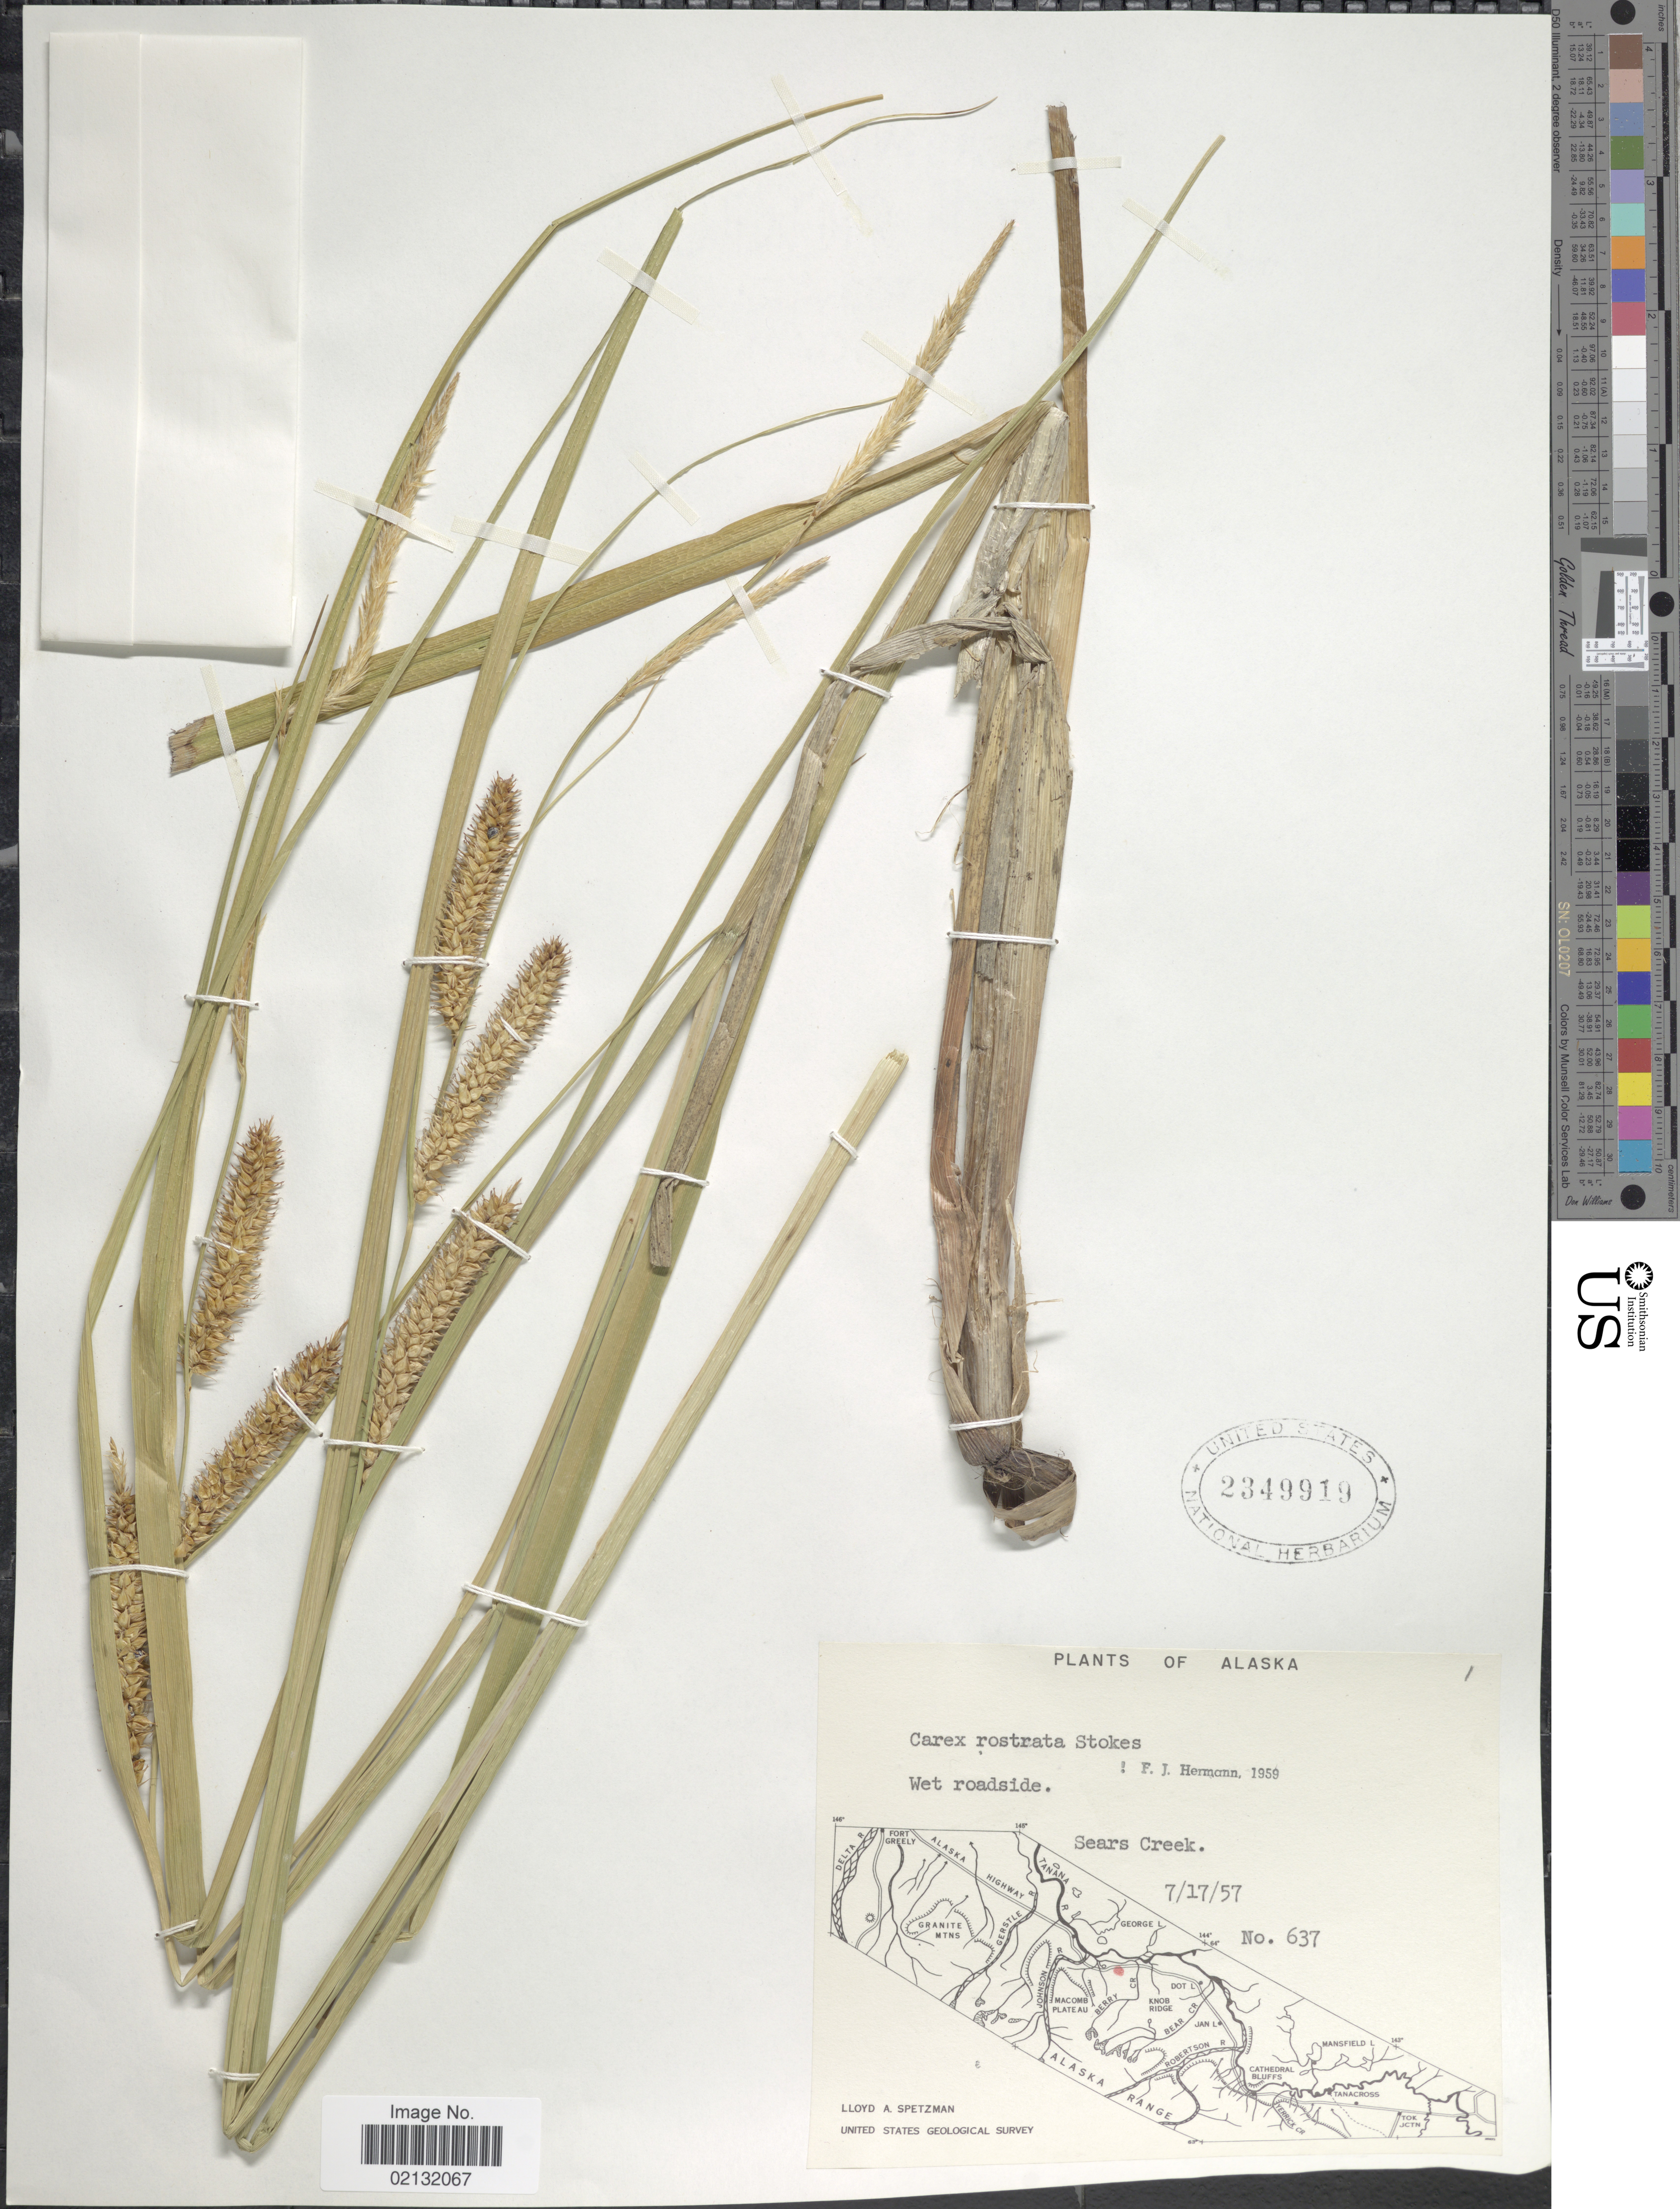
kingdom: Plantae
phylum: Tracheophyta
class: Liliopsida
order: Poales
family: Cyperaceae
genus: Carex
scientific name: Carex rostrata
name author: Stokes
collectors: L. Spetzman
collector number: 637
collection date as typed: Transcribed d/m/y: 17/7/57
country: United States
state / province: Alaska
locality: Wet roadsid, Sears Creek.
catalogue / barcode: US 2349919